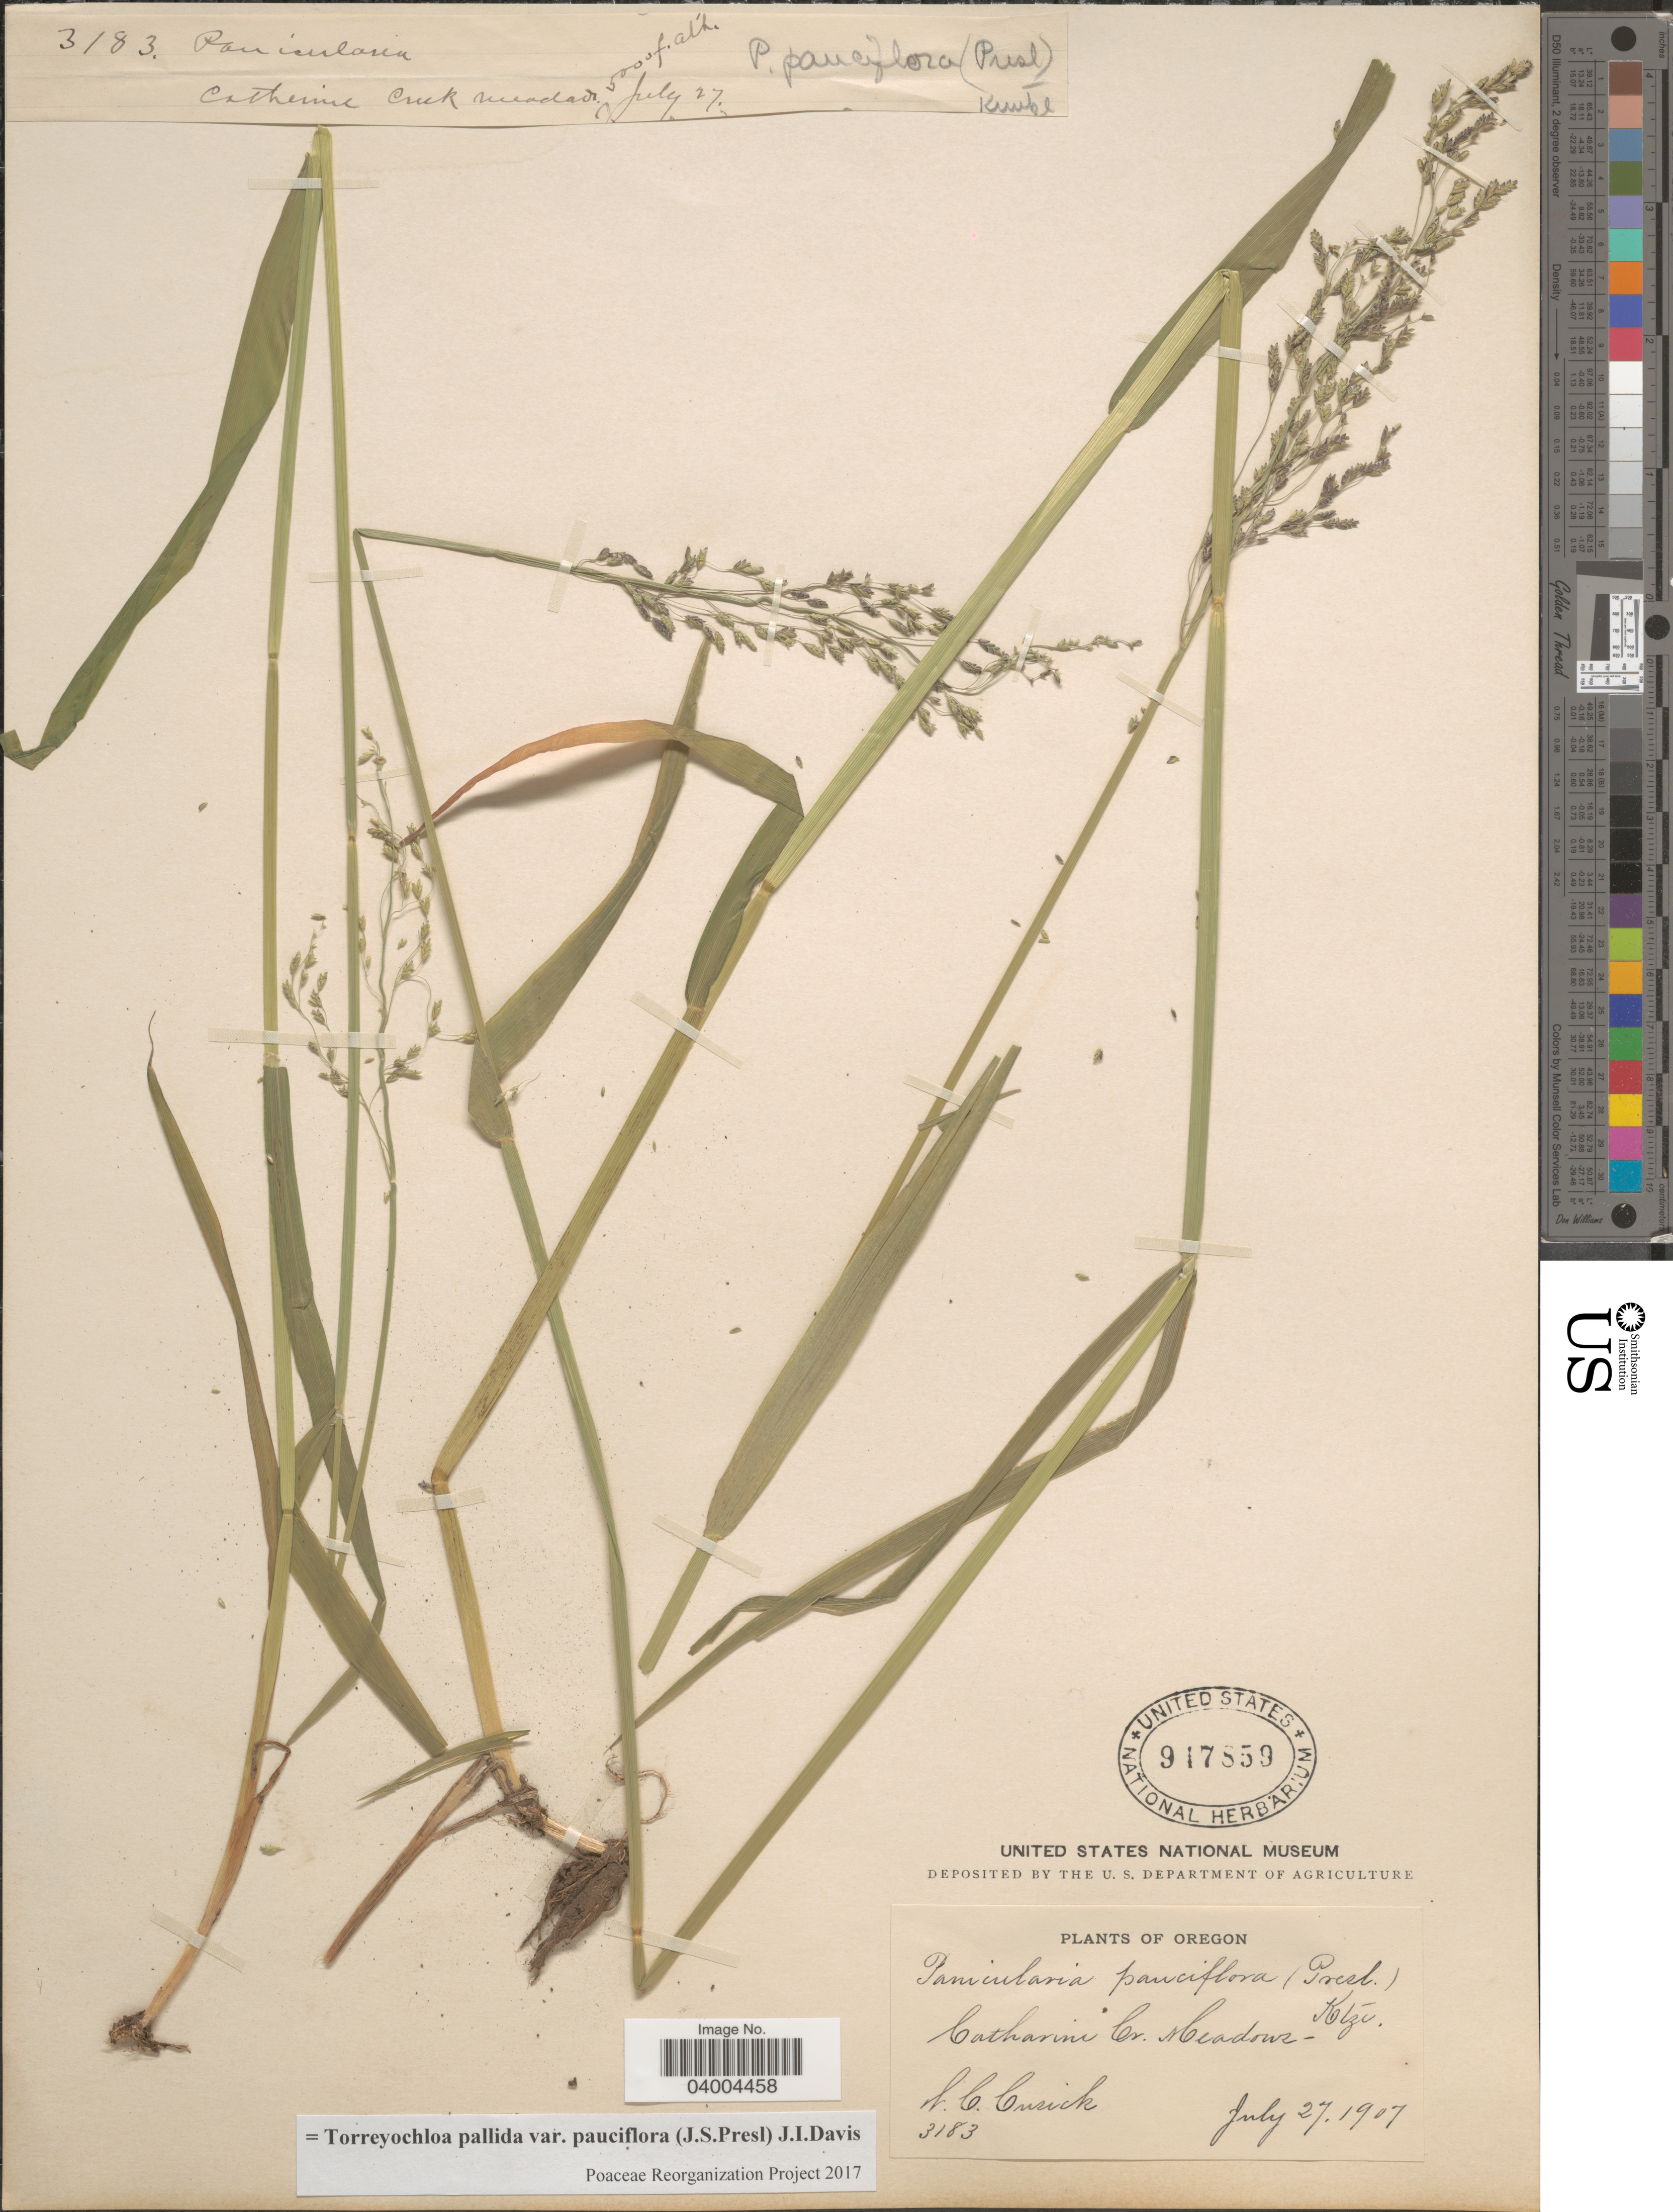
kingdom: Plantae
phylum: Tracheophyta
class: Liliopsida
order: Poales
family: Poaceae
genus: Torreyochloa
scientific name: Torreyochloa pallida var. pauciflora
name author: (J. Presl) J.I. Davis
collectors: W. C. Cusick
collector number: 3183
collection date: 1907-07-27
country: United States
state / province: Oregon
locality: Catharine Cr. Meadows.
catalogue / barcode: US 917859